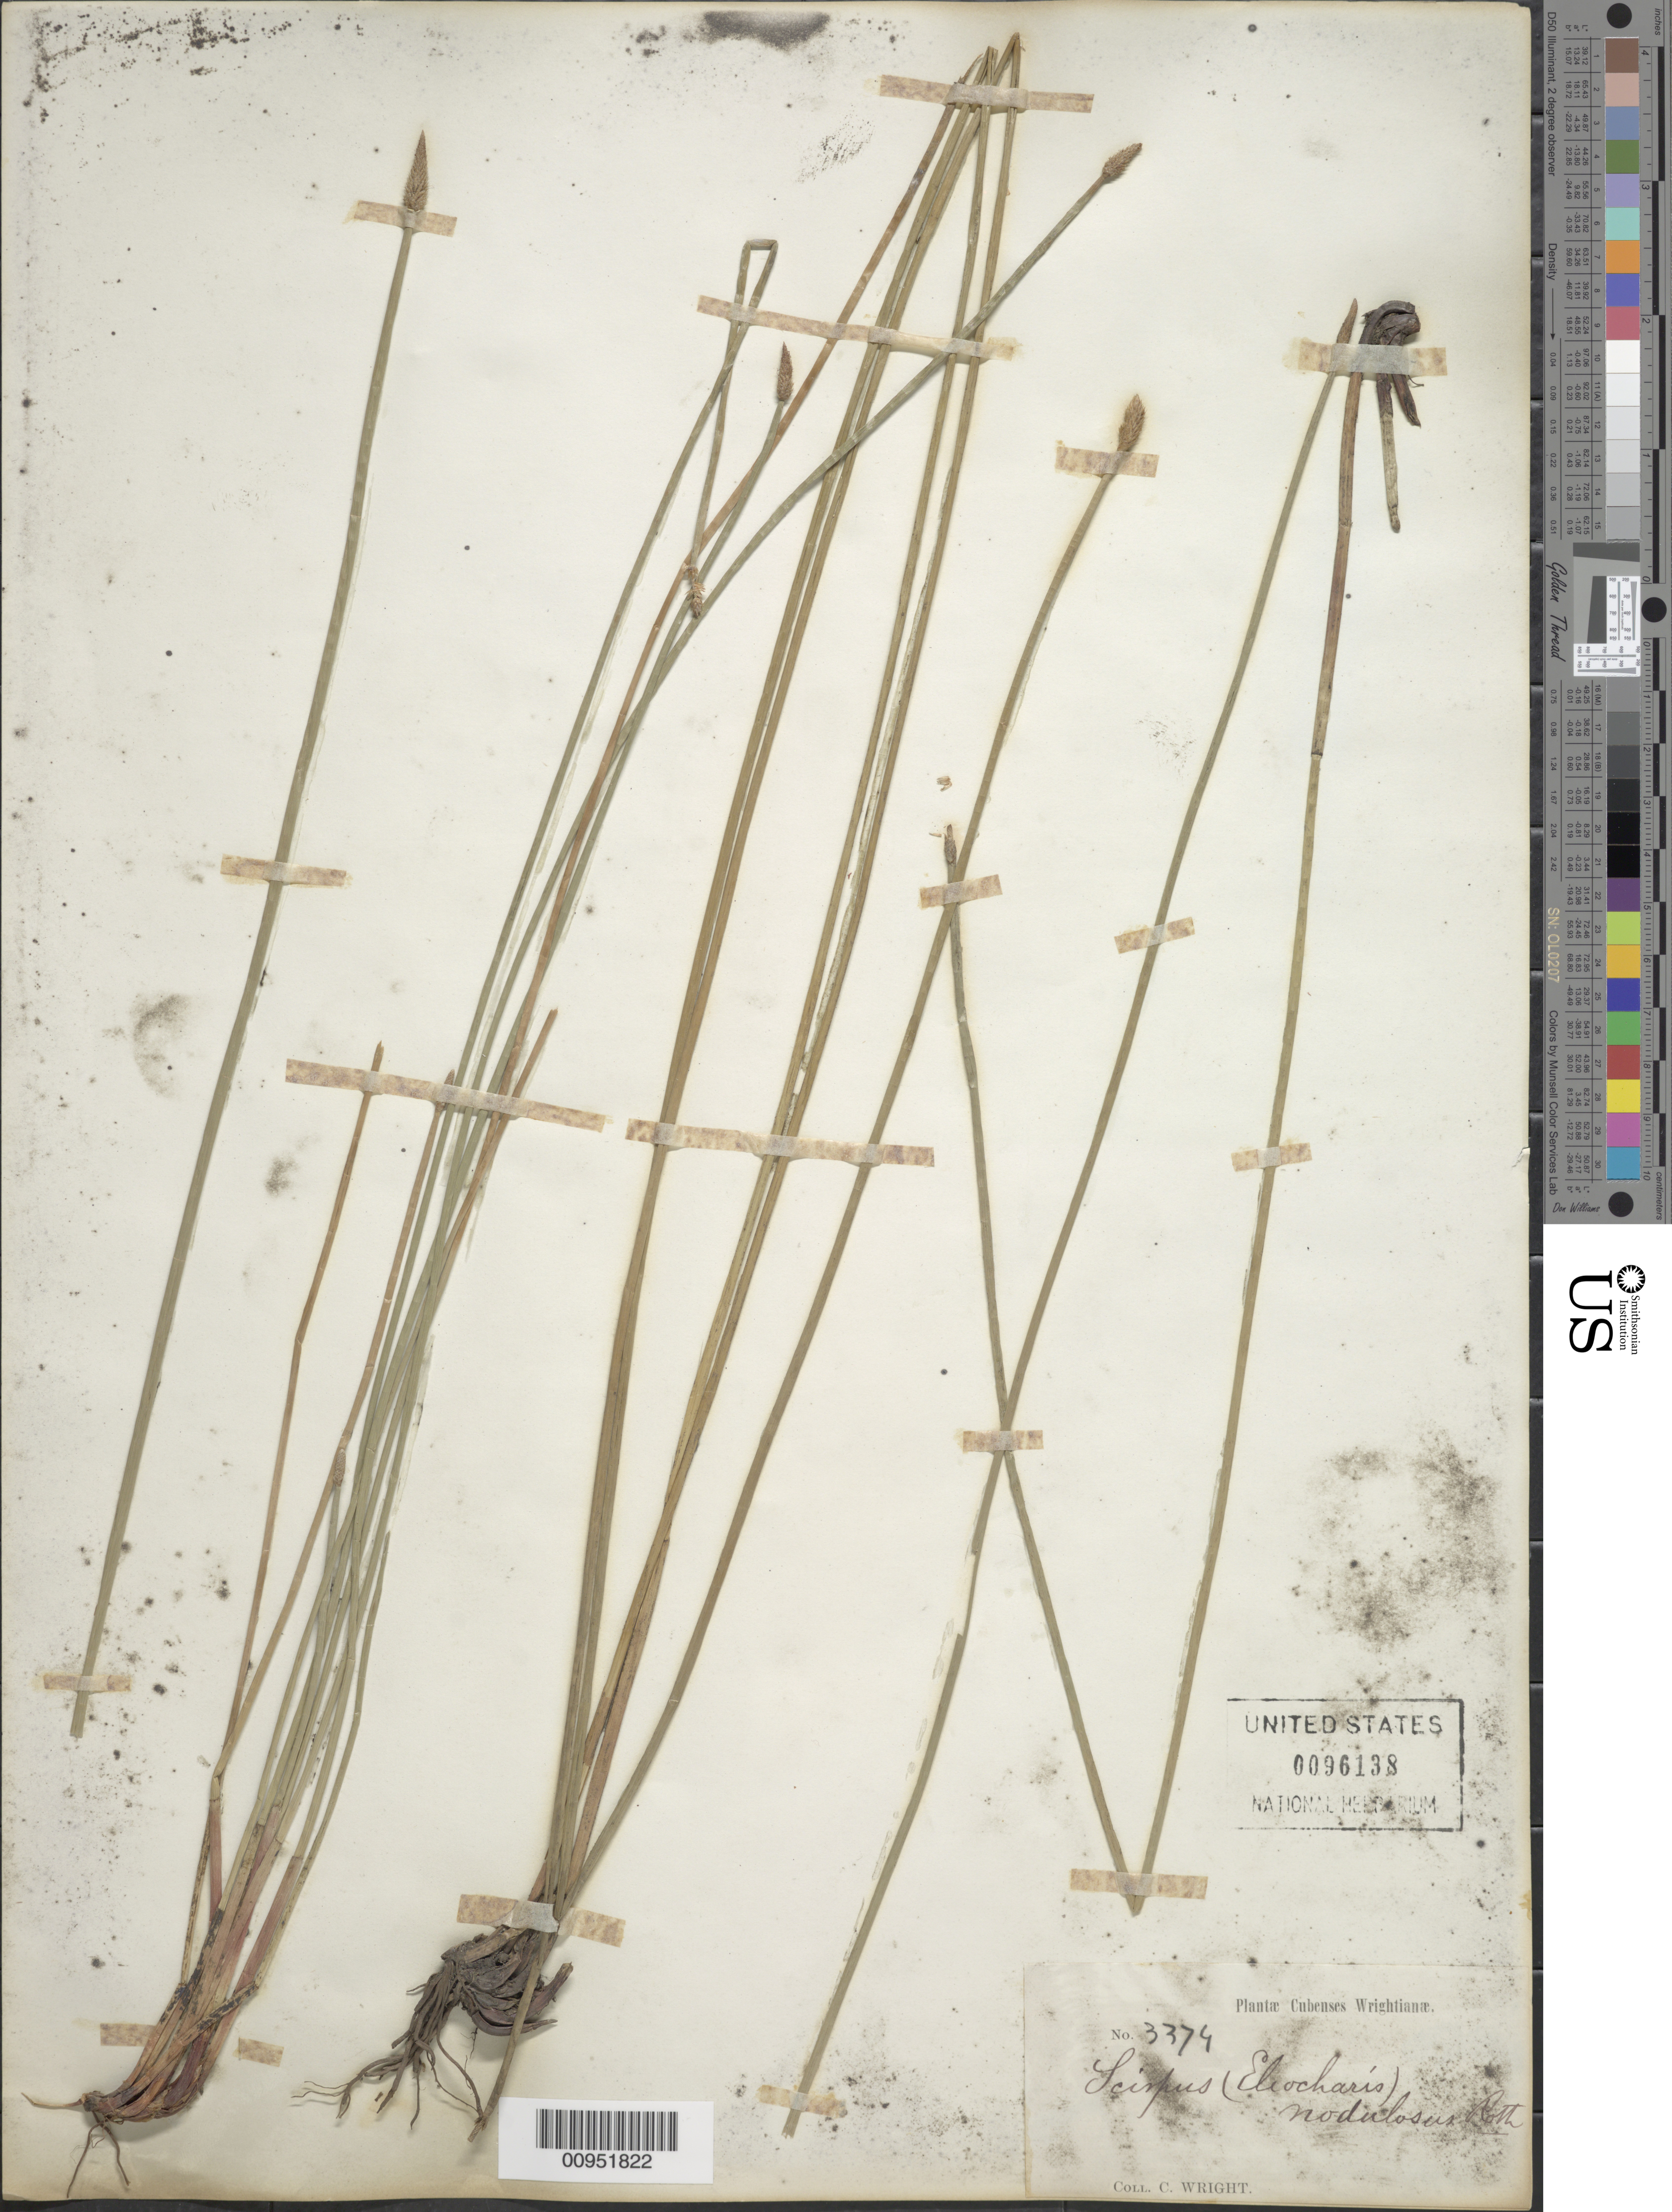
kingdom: Plantae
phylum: Tracheophyta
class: Liliopsida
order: Poales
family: Cyperaceae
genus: Eleocharis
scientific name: Eleocharis montana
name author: (Kunth) Roem. & Schult.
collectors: C. Wright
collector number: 3374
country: Cuba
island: Cuba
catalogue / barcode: US 96138